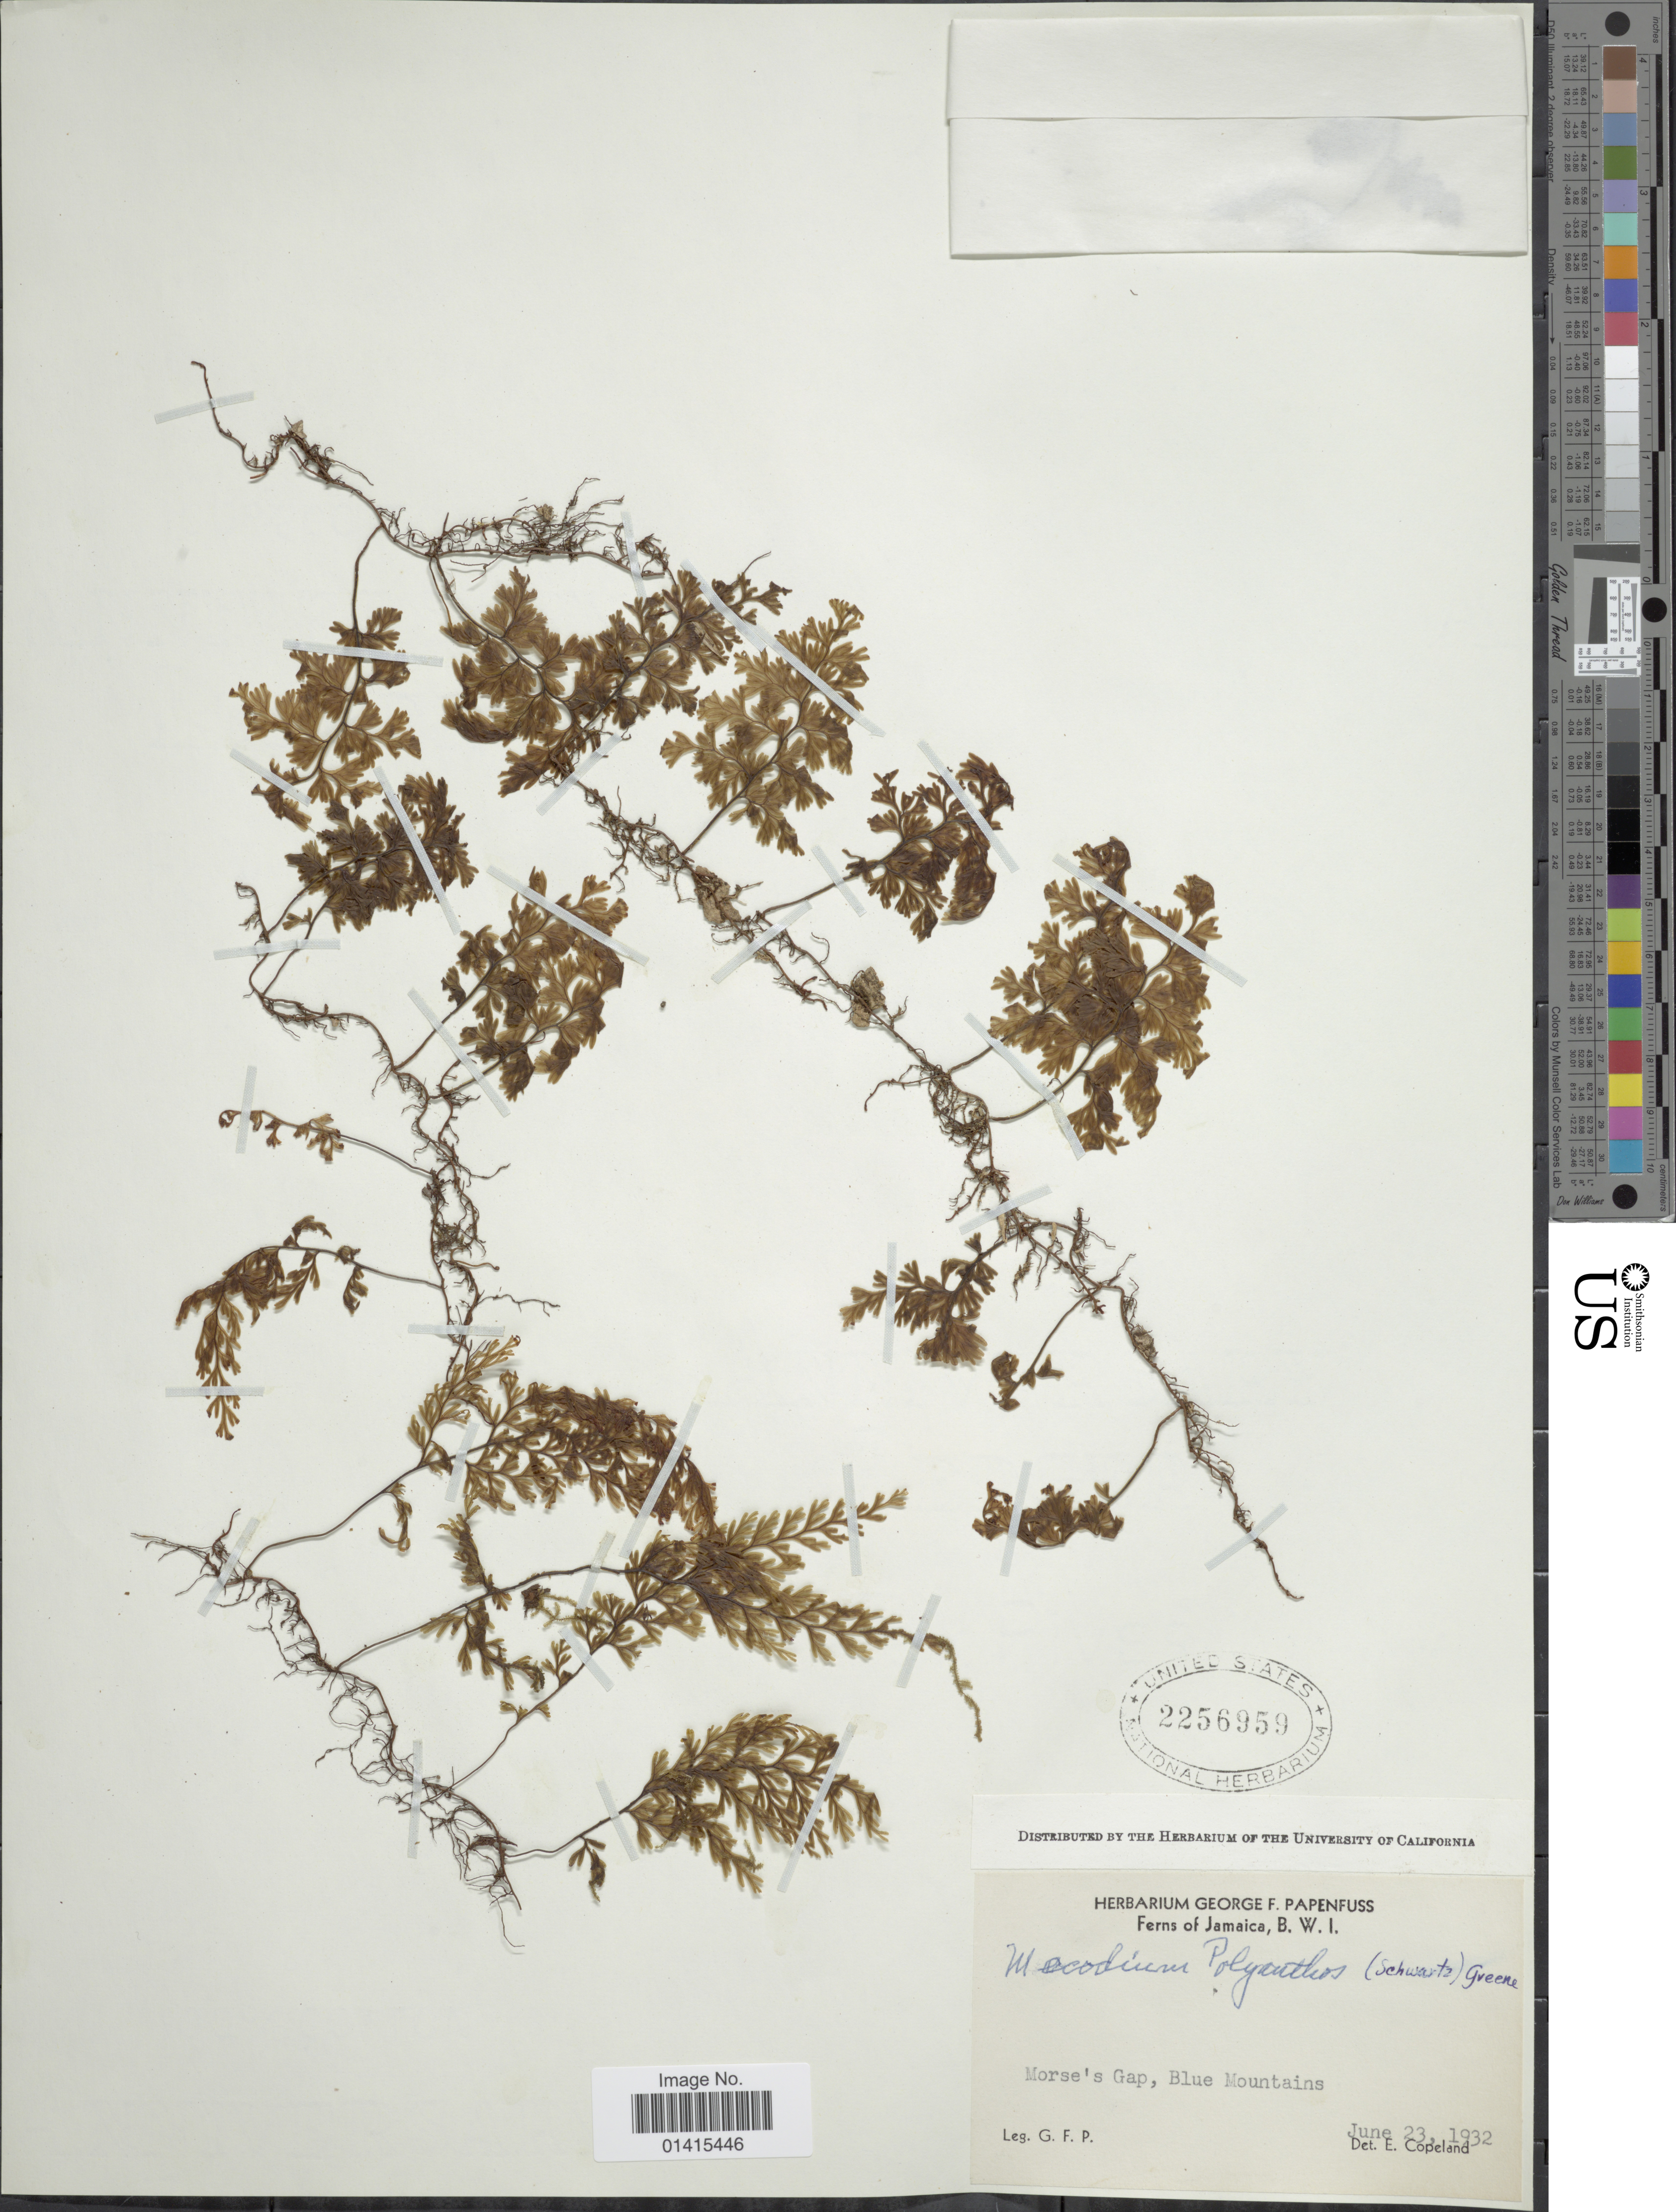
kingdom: Plantae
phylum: Tracheophyta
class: Polypodiopsida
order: Hymenophyllales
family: Hymenophyllaceae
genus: Hymenophyllum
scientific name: Hymenophyllum polyanthos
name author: (Sw.) Sw.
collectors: G. Papenfuss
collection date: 1932-06-23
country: Jamaica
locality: Ferns of Jamaica, B.W.I., Morse's Gap, Blue Mountains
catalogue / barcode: US 2256959